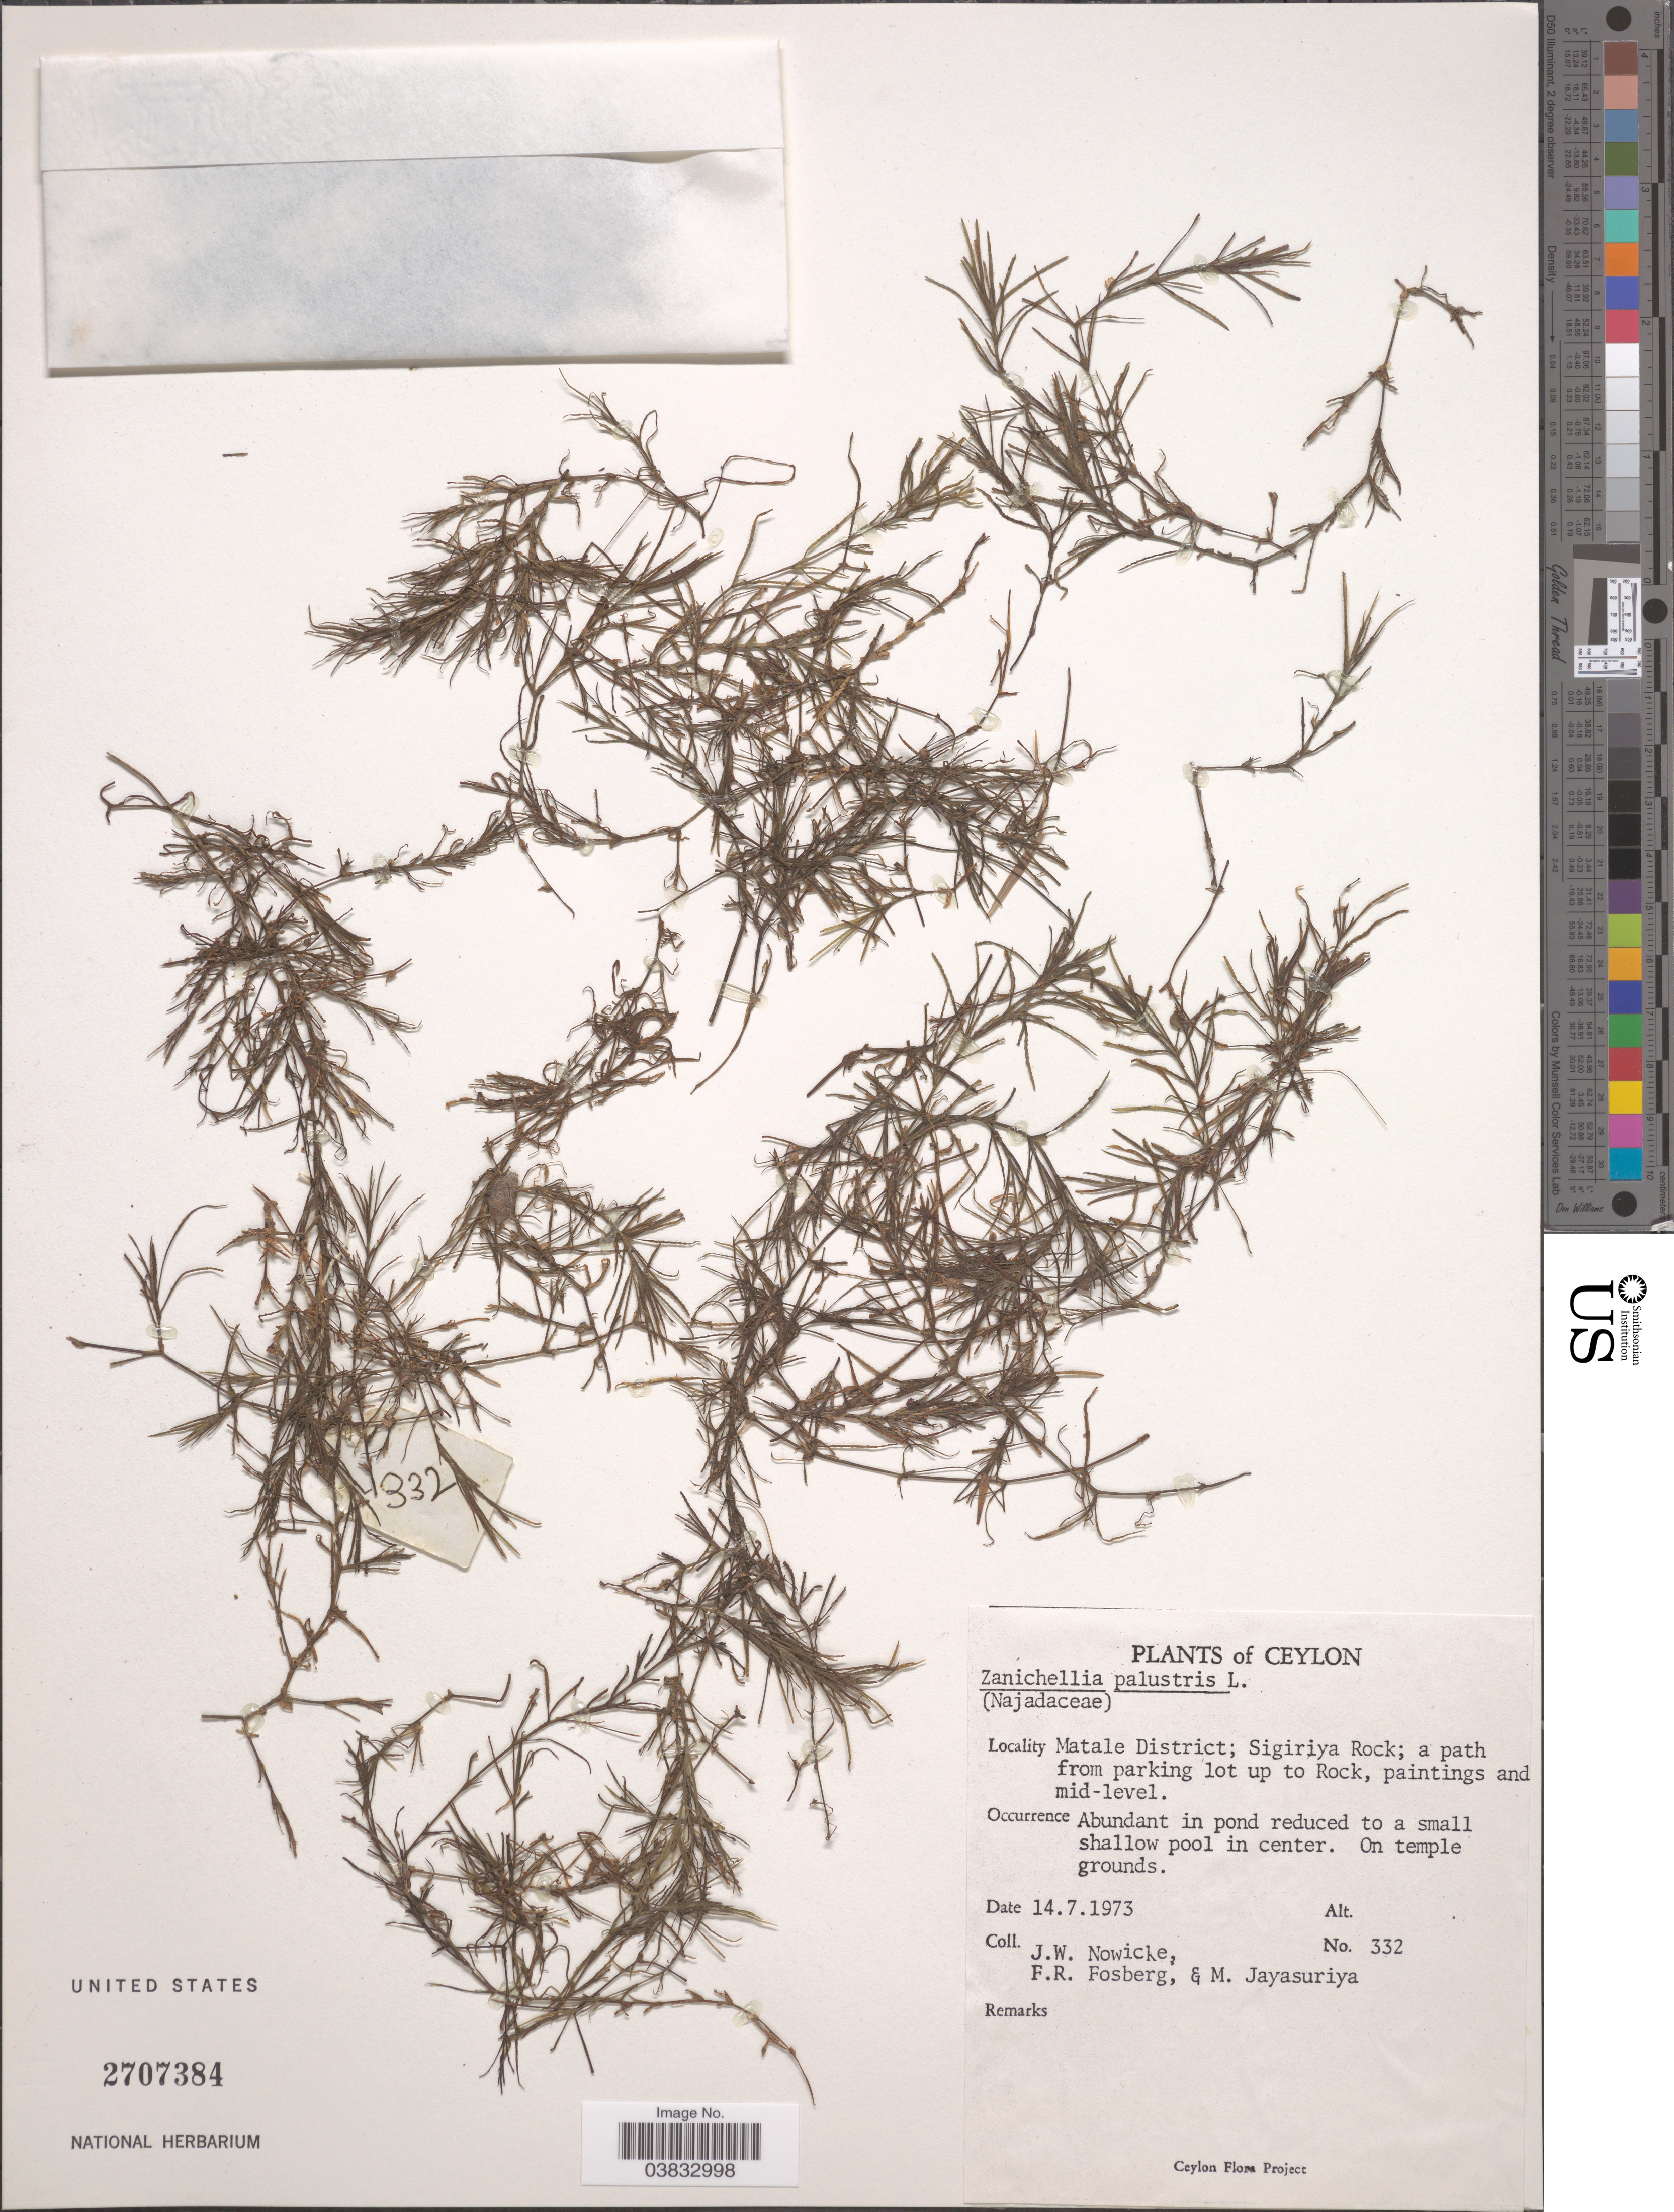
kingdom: Plantae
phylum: Tracheophyta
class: Liliopsida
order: Alismatales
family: Potamogetonaceae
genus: Zannichellia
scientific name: Zannichellia palustris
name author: L.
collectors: J. W. Nowicke, F. R. Fosberg & M. Jayasuriya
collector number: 332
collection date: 1973-07-14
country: Sri Lanka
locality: Ceylon. Matale District; Sigiriya Rock; a path from parking lot up to Rock, paintings and mid-level.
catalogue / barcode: US 2707384